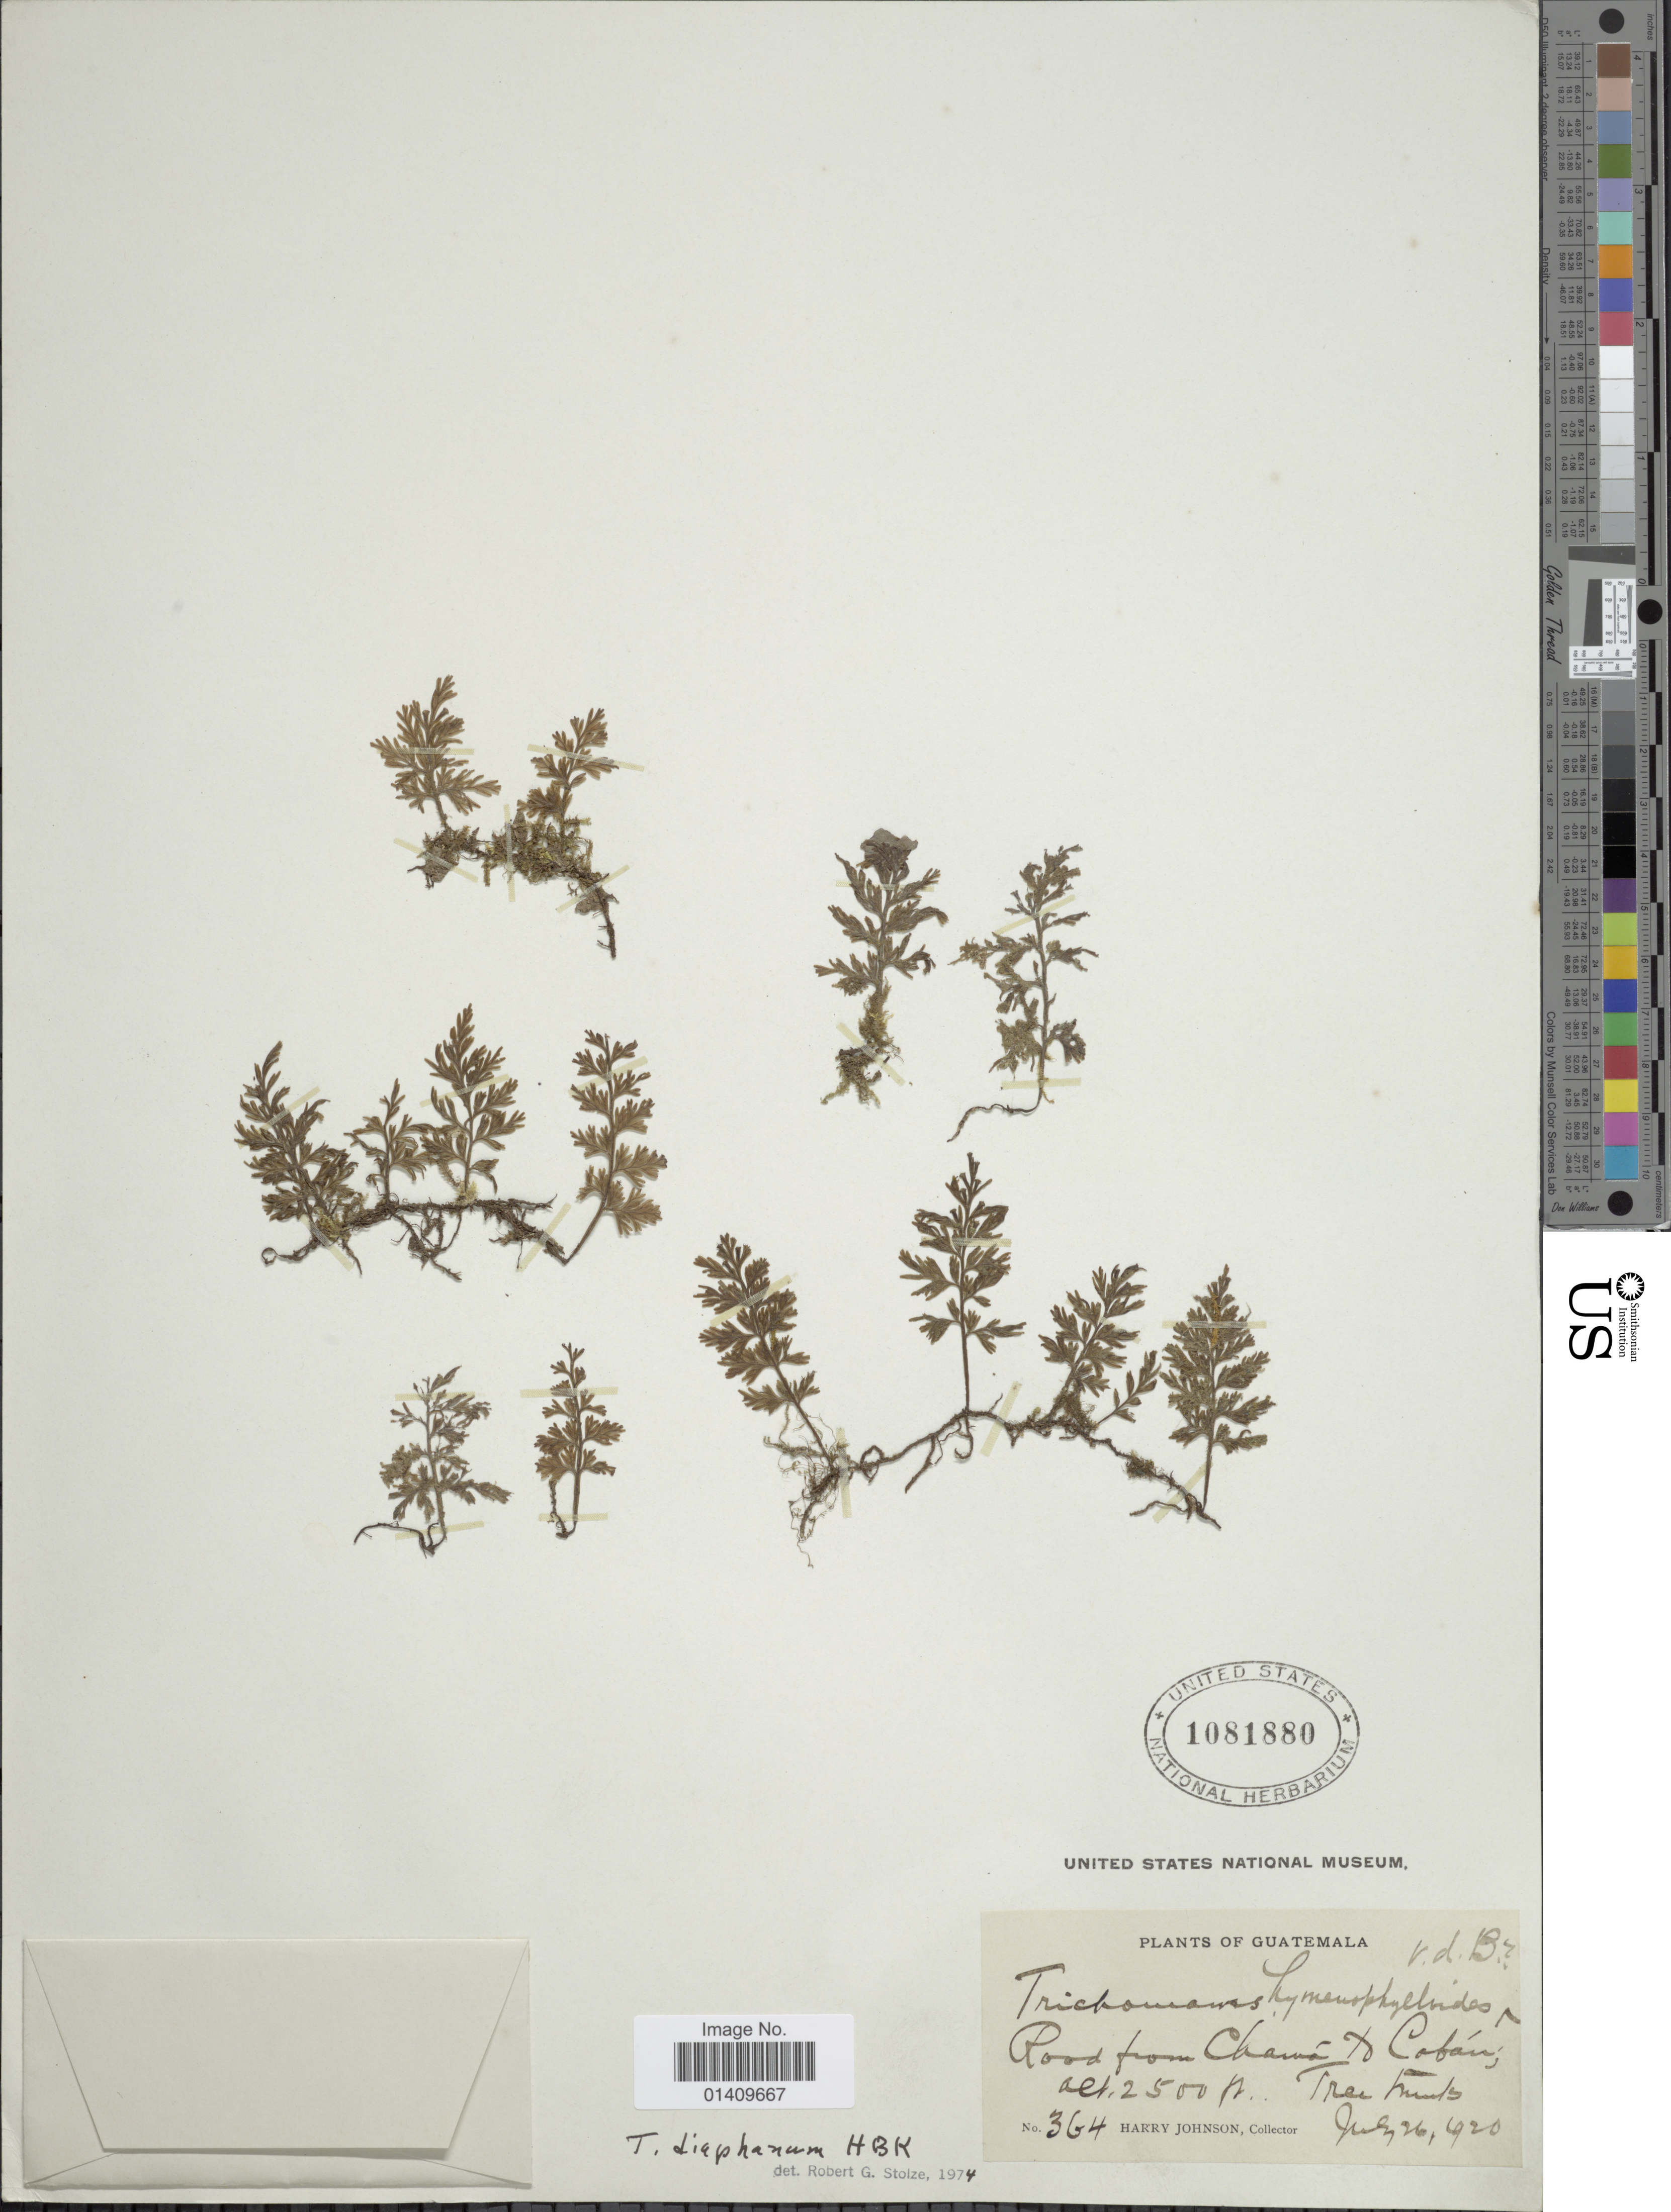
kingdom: Plantae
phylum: Tracheophyta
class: Polypodiopsida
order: Hymenophyllales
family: Hymenophyllaceae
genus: Polyphlebium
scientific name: Polyphlebium diaphanum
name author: (Kunth) Ebihara & Dubuisson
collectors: H. Johnson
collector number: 364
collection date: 1920-07-26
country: Guatemala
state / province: Alta Verapaz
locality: Road from Chama to Coban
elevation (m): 762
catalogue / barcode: US 1081880